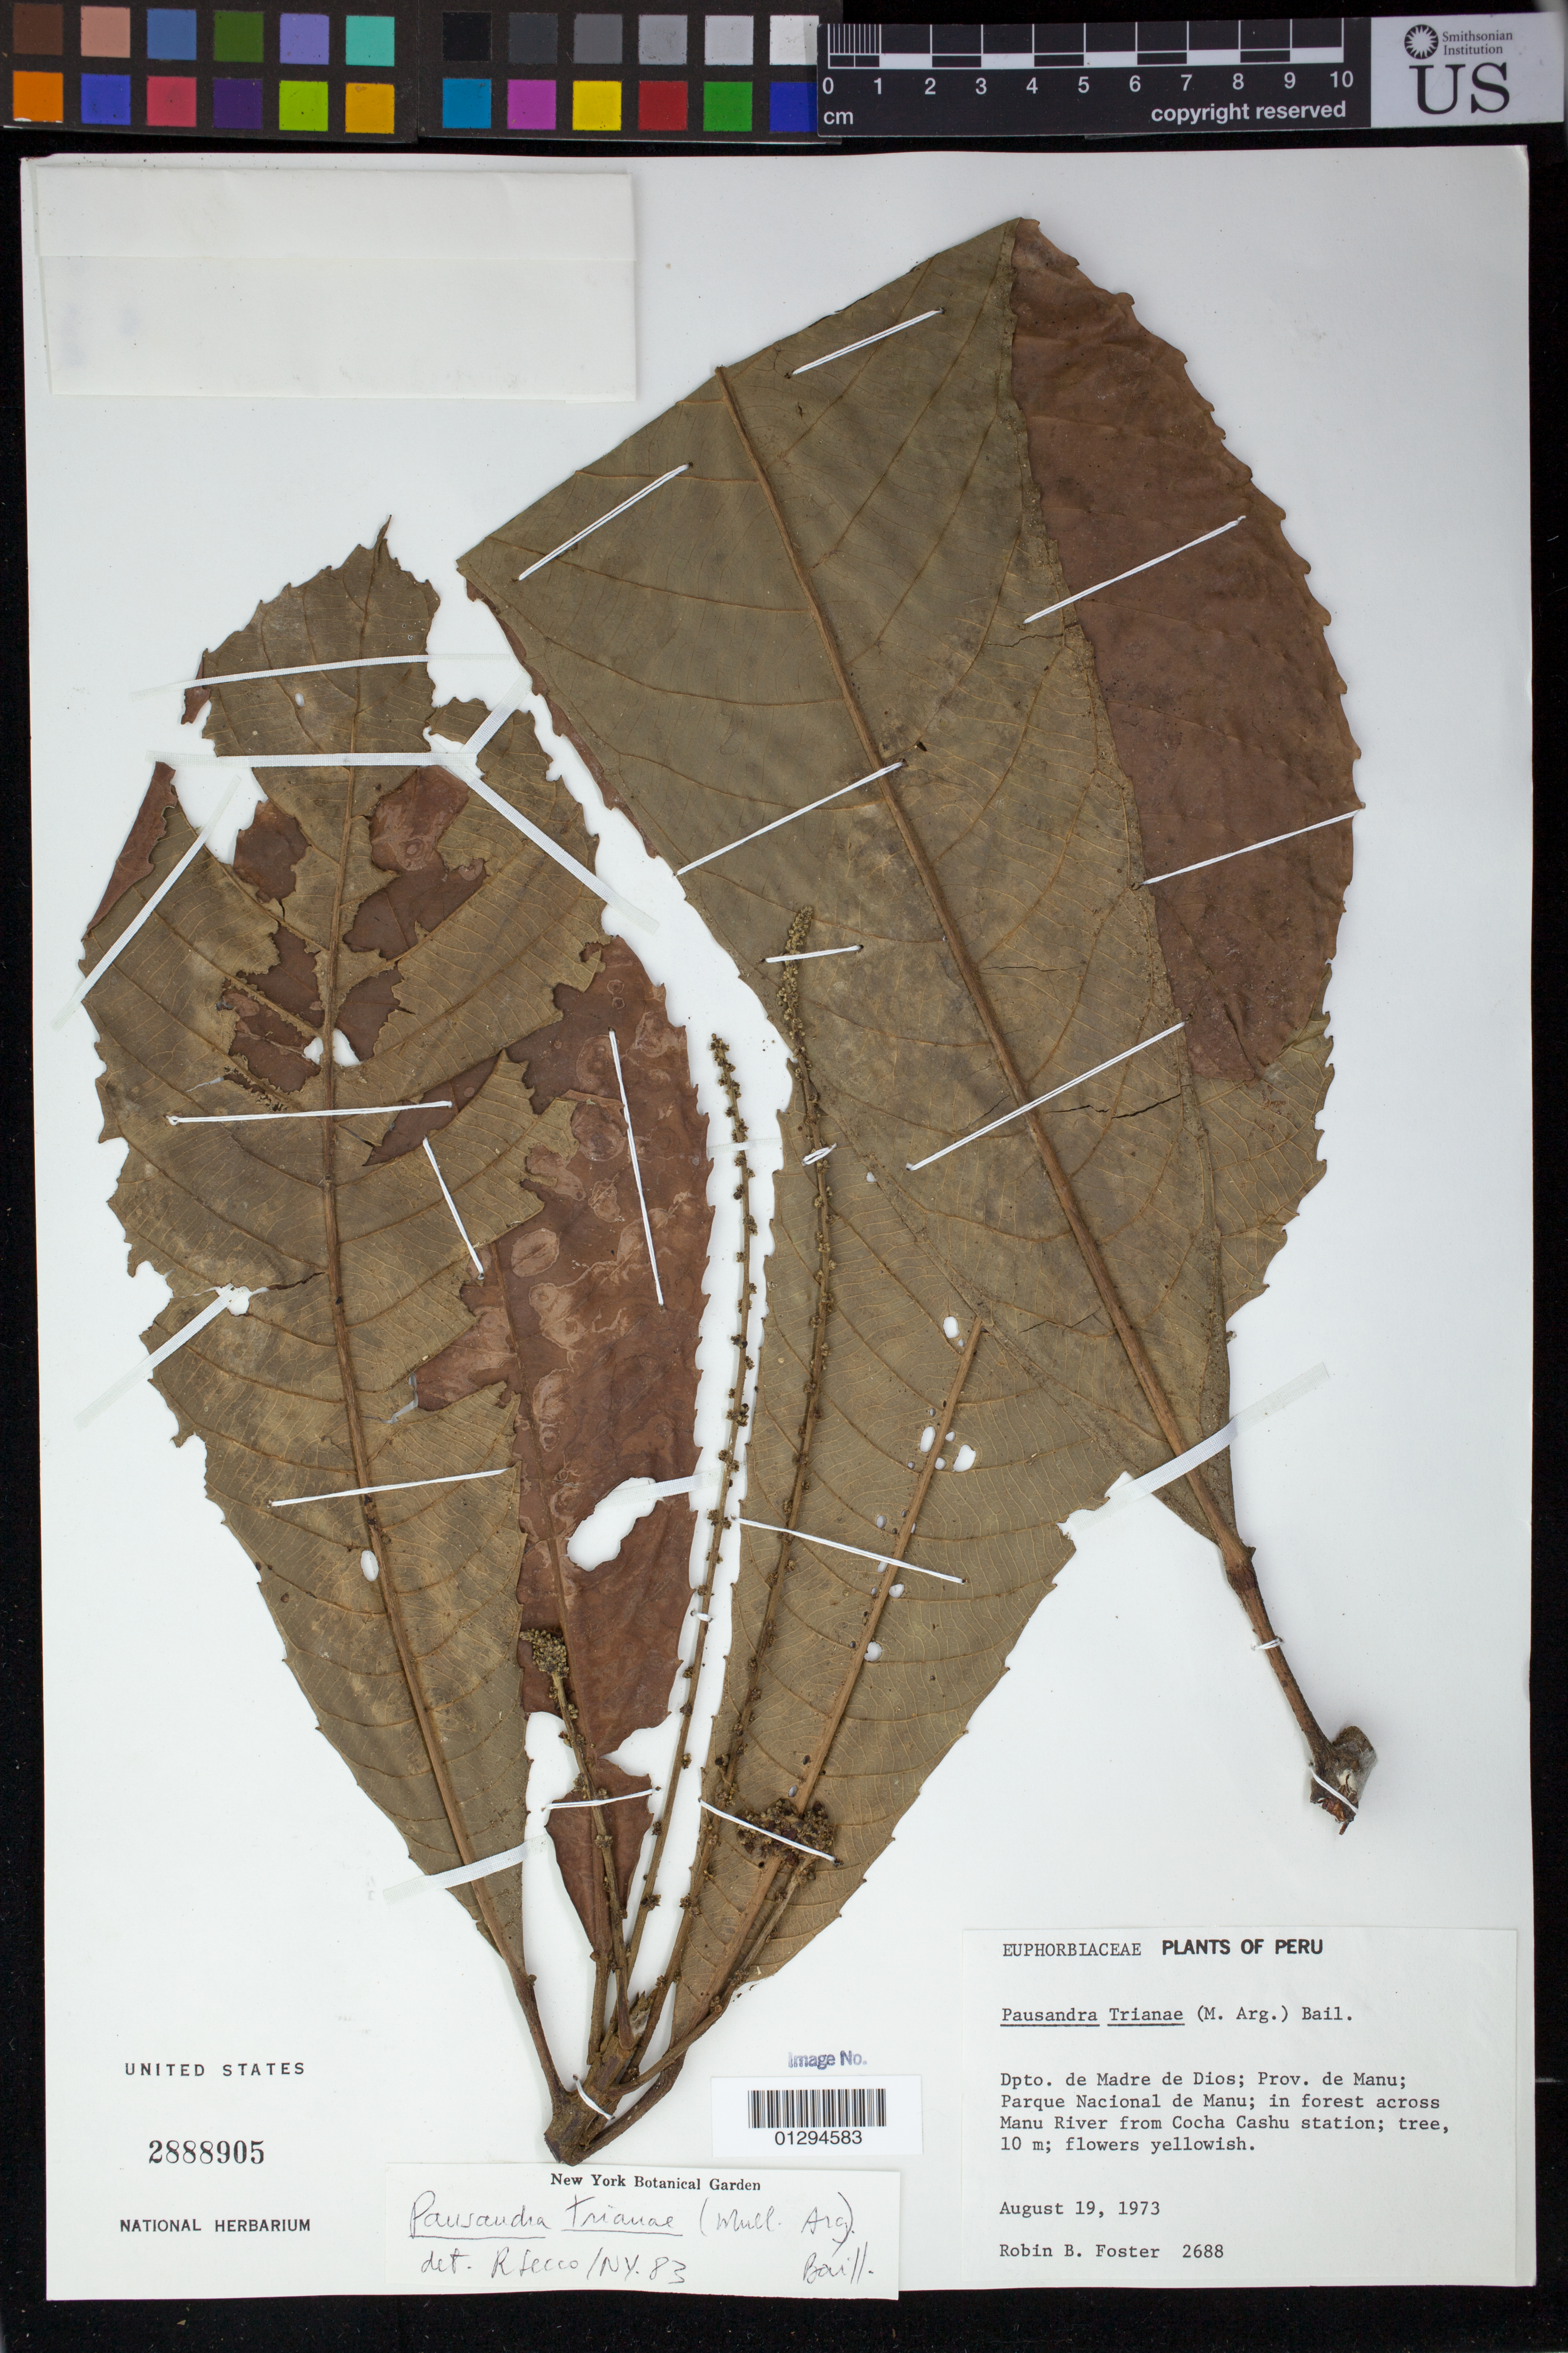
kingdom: Plantae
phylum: Tracheophyta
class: Magnoliopsida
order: Malpighiales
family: Euphorbiaceae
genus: Pausandra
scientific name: Pausandra trianae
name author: (Müll. Arg.) Baill.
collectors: R. B. Foster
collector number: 2688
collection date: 1973-08-19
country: Peru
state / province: Madre de Dios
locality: Prov. de Manu; Parque Nacional de Manu; in forest across Manu River from Cocha Cashu station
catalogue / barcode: US 2888905